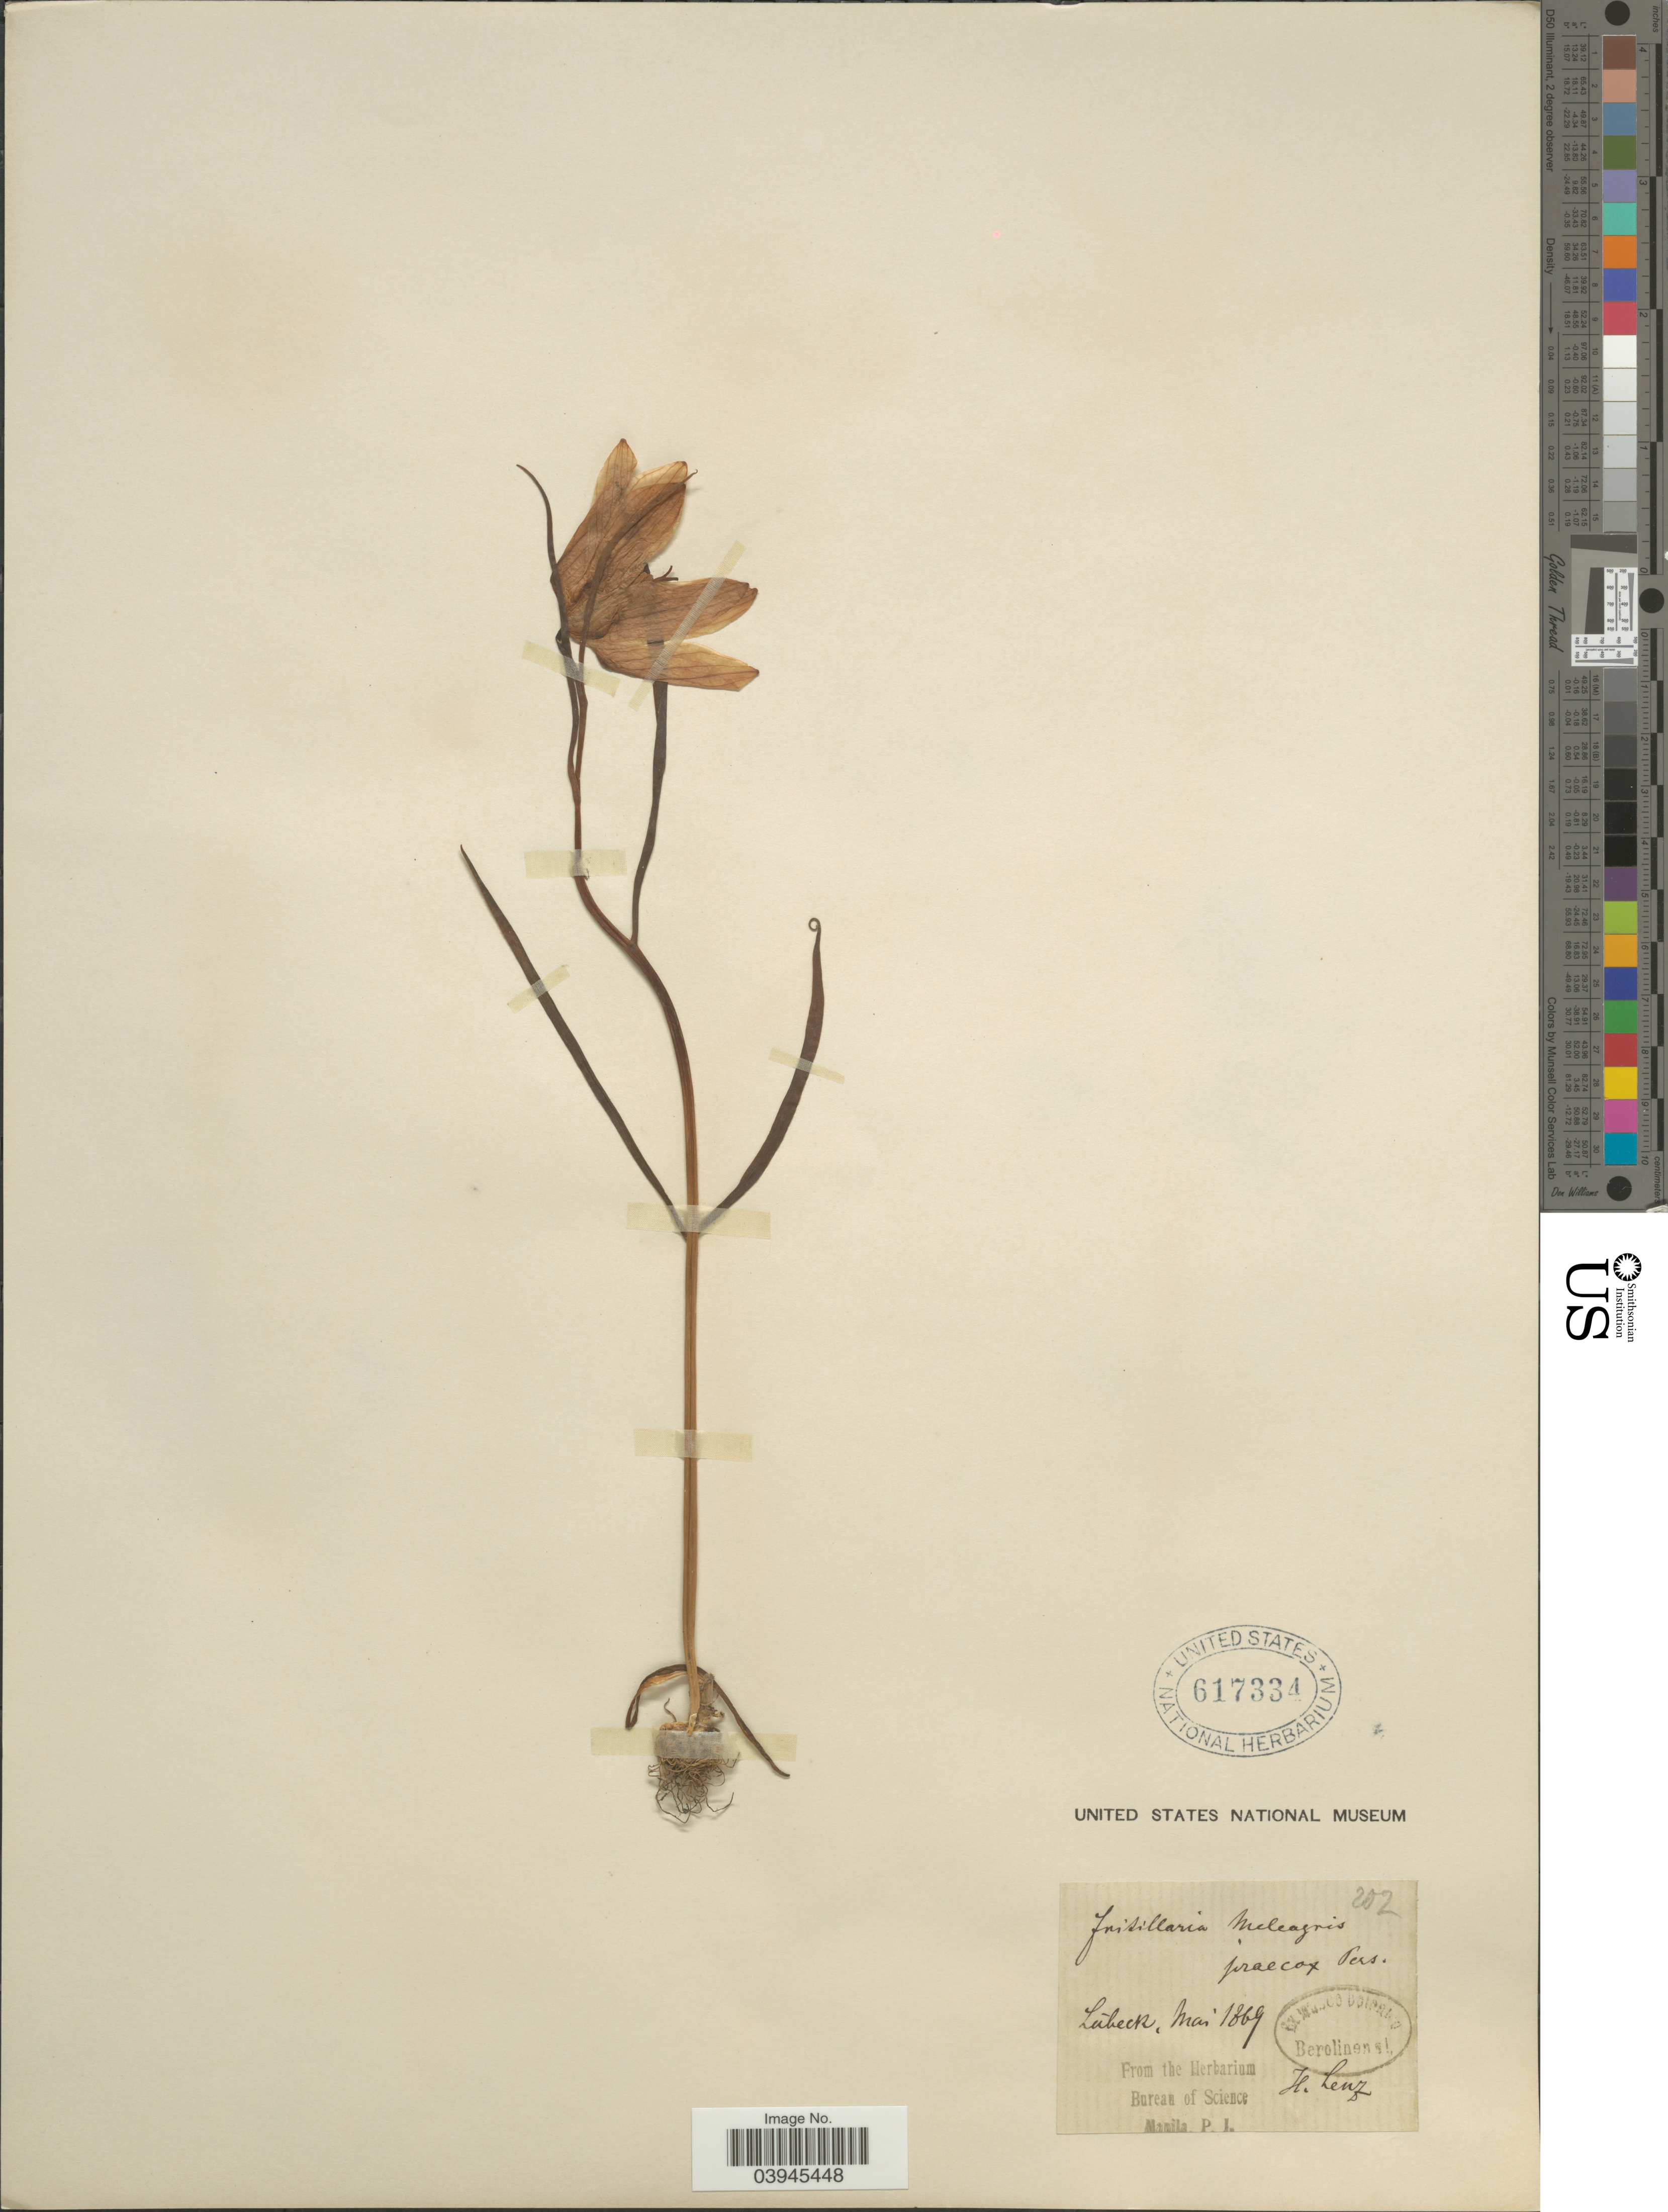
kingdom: Plantae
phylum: Tracheophyta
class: Liliopsida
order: Liliales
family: Liliaceae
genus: Fritillaria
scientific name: Fritillaria meleagris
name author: Lindl.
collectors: H. Lenz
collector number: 202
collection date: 1869-05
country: Germany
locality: Lübeck.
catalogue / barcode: US 617334